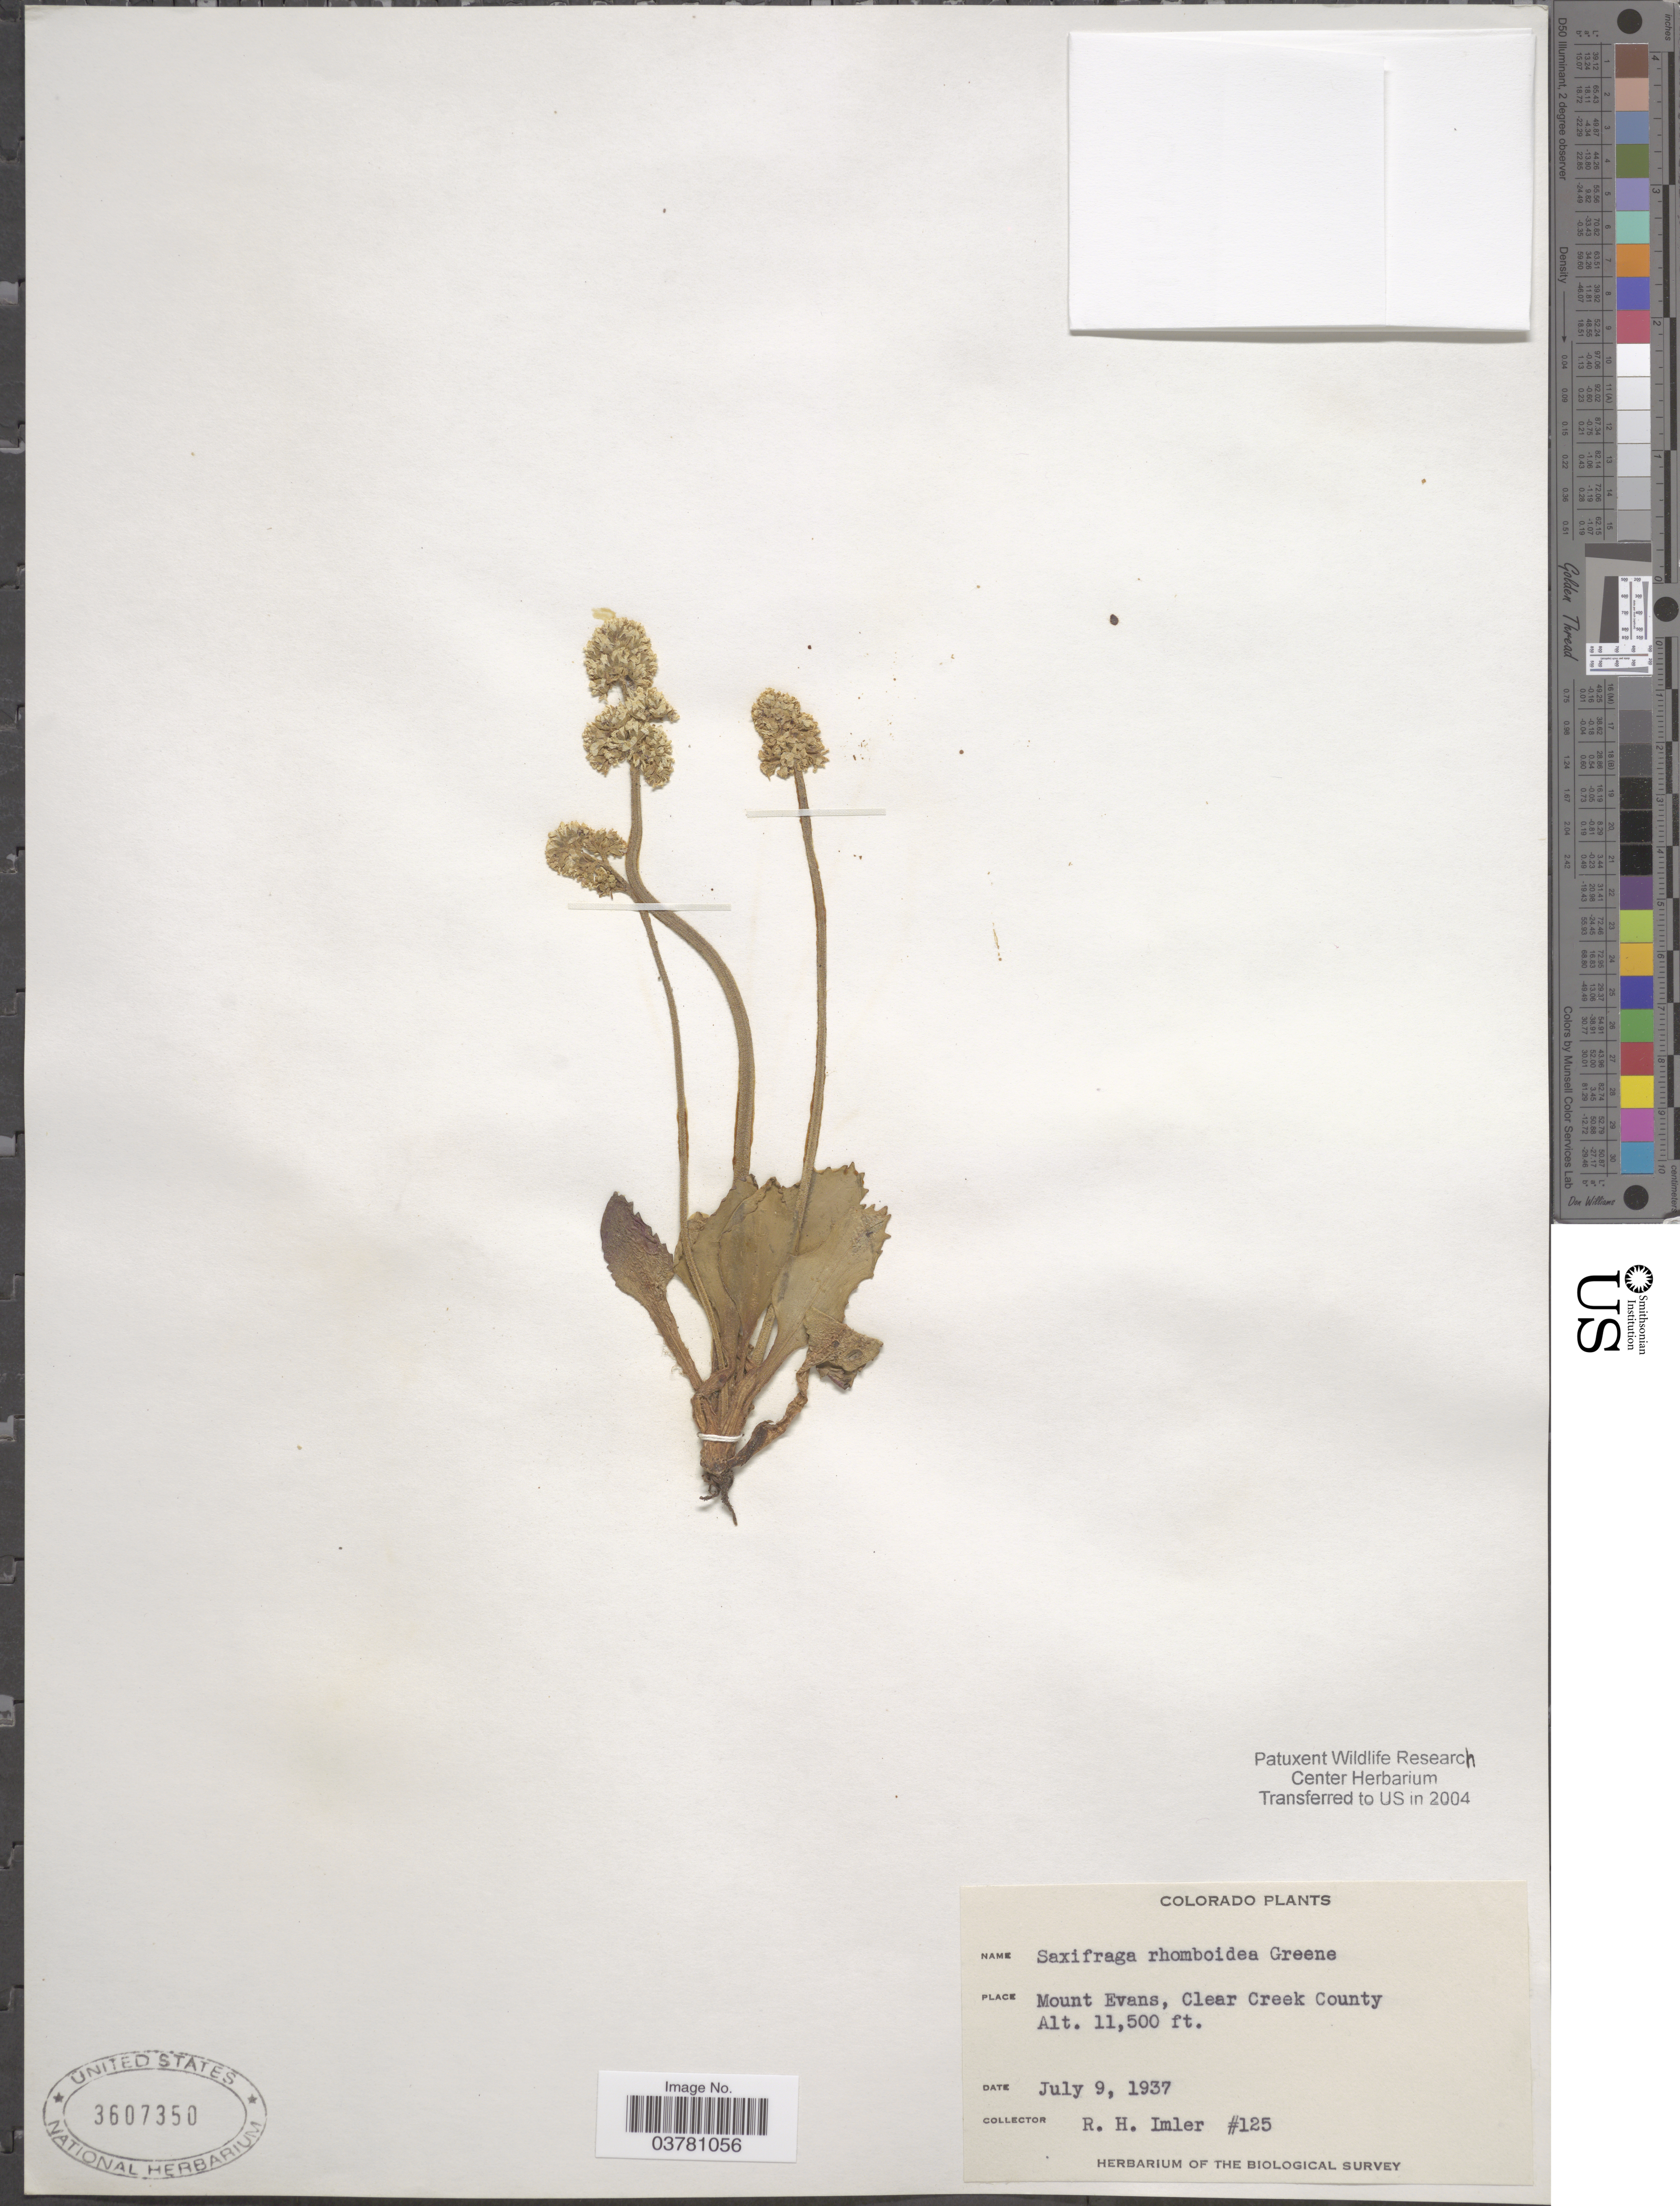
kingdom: Plantae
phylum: Tracheophyta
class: Magnoliopsida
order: Saxifragales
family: Saxifragaceae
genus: Micranthes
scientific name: Micranthes rhomboidea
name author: (Greene) Small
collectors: R. Imler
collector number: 125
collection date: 1937-07-09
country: United States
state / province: Colorado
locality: Mount Evans, Clear Creek County. The Biological Survey.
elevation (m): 3505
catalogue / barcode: US 3607350